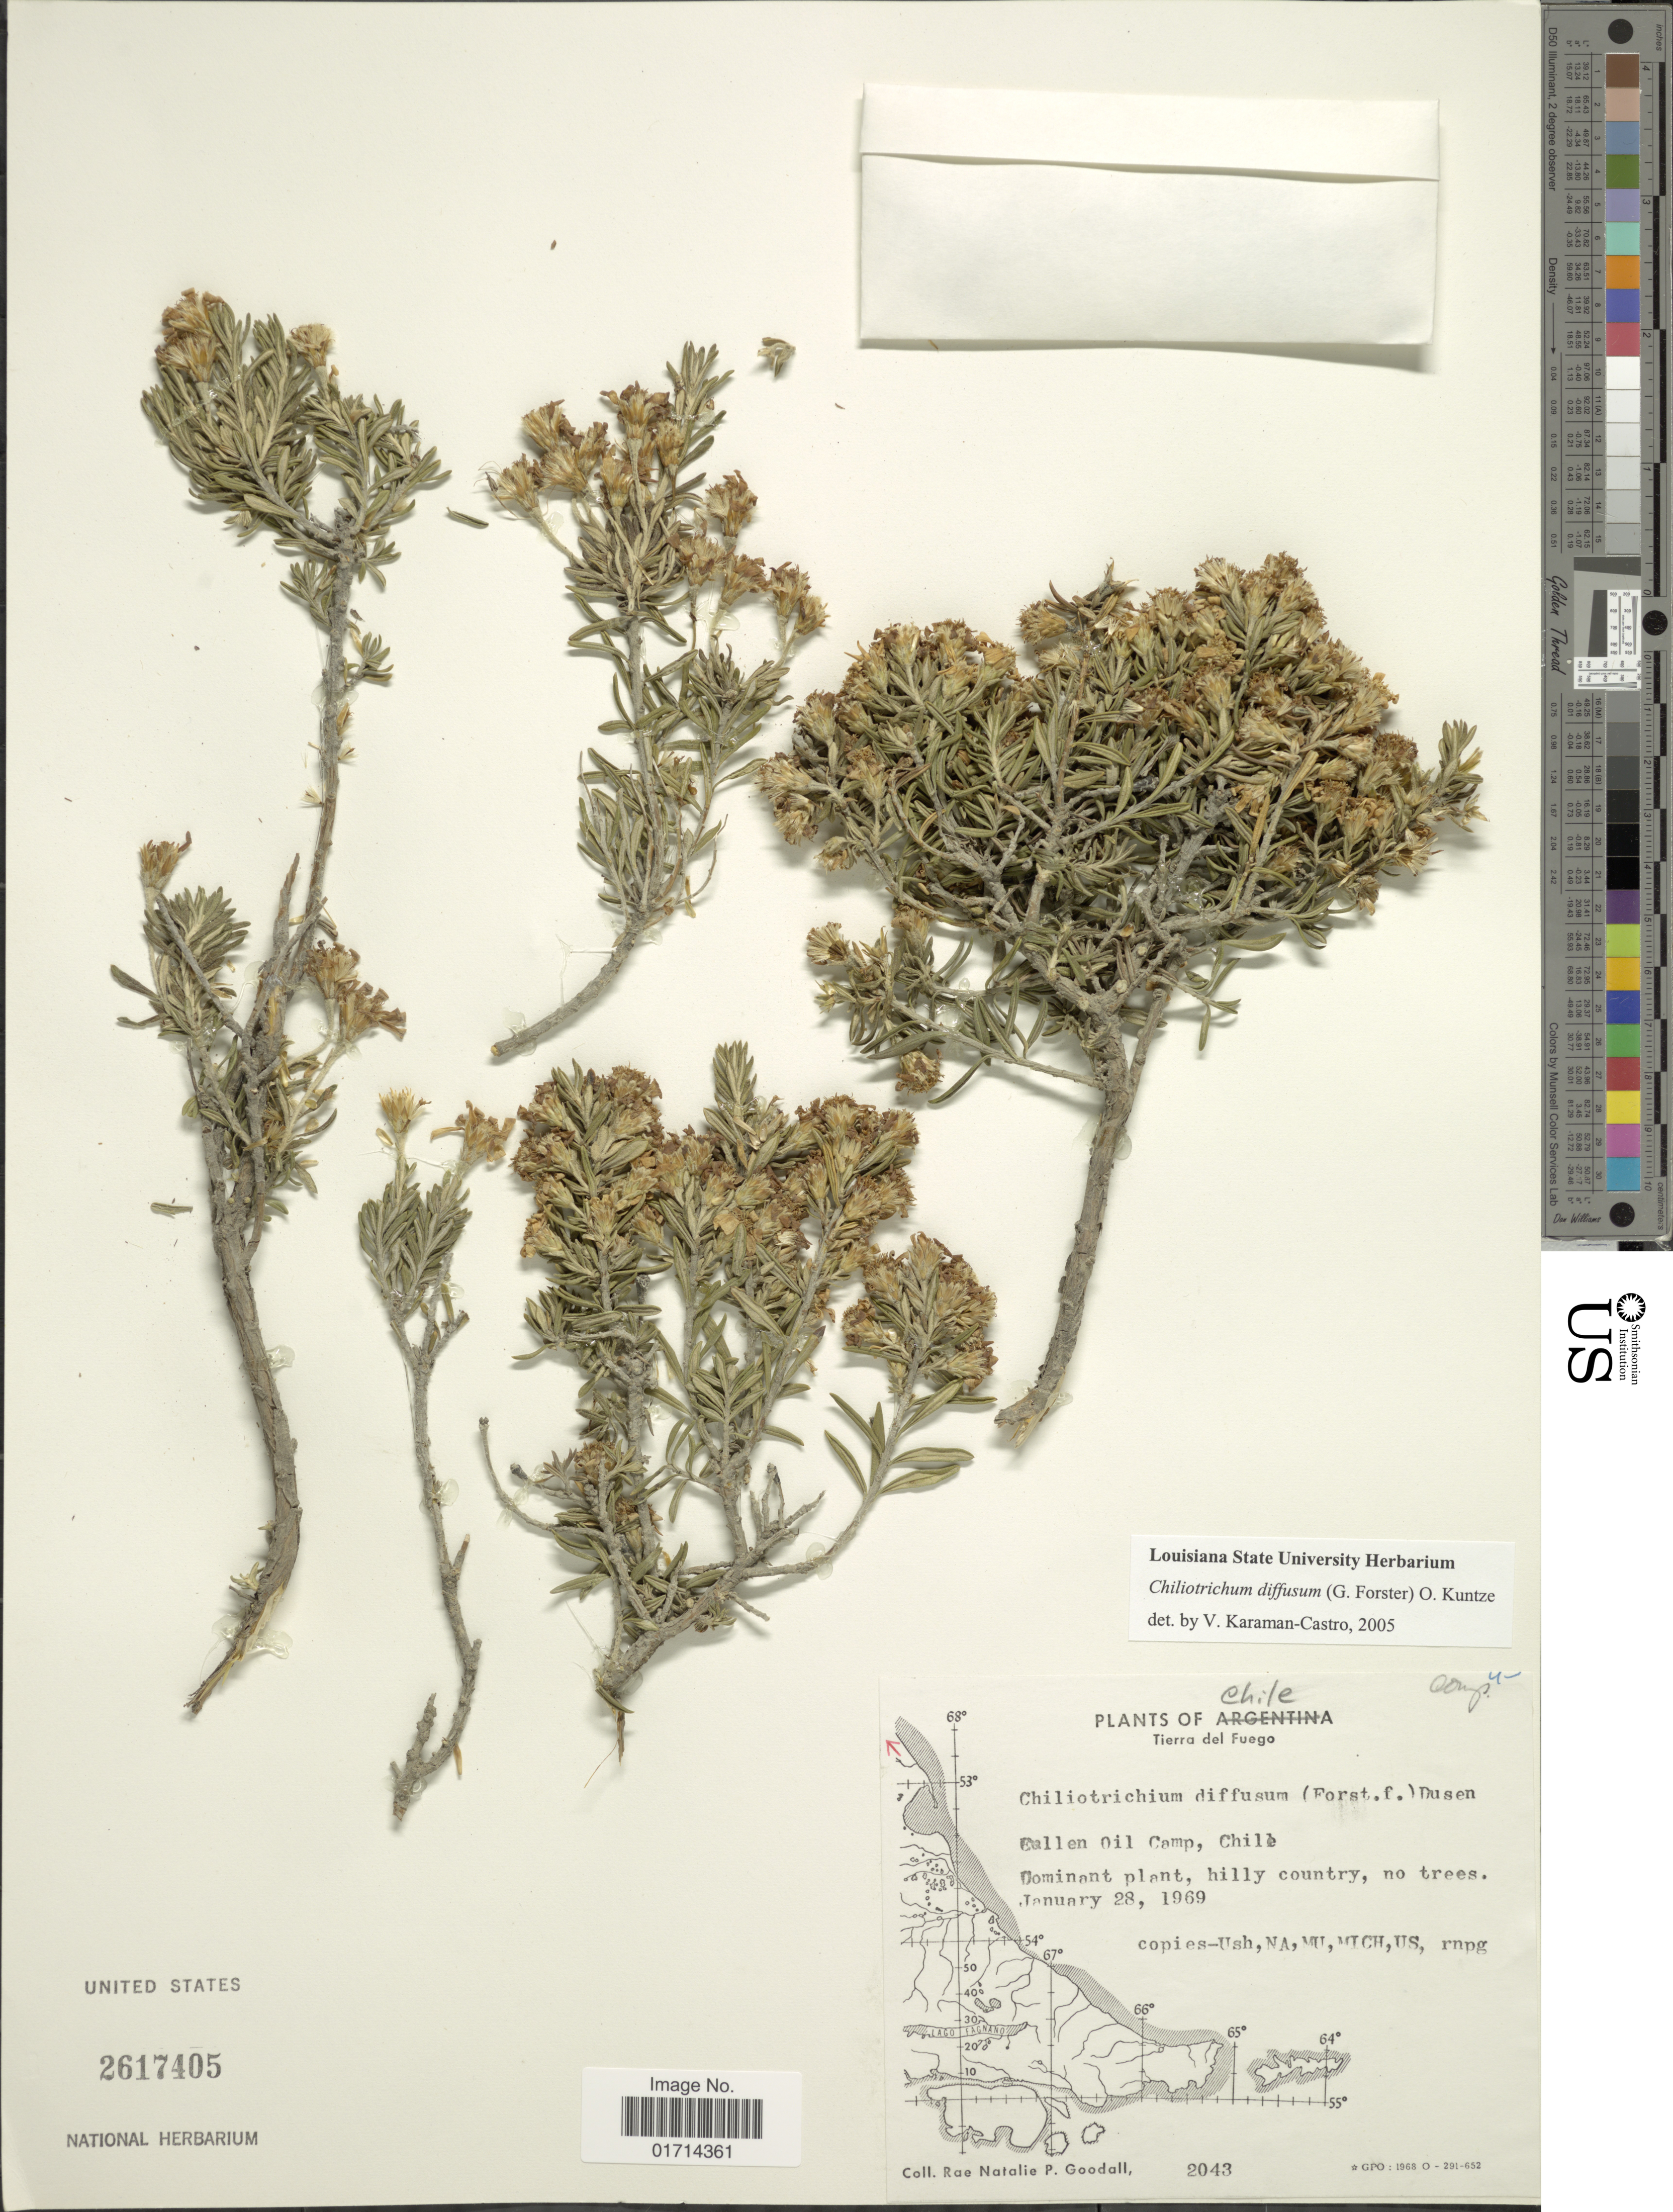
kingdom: Plantae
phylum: Tracheophyta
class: Magnoliopsida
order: Asterales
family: Asteraceae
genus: Chiliotrichum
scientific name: Chiliotrichum diffusum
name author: (G. Forst.) Kuntze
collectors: R. Goodall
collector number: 2043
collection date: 1969-01-28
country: Chile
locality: Fallen oil camp, Chile. Tierra del Fuego.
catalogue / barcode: US 2617405